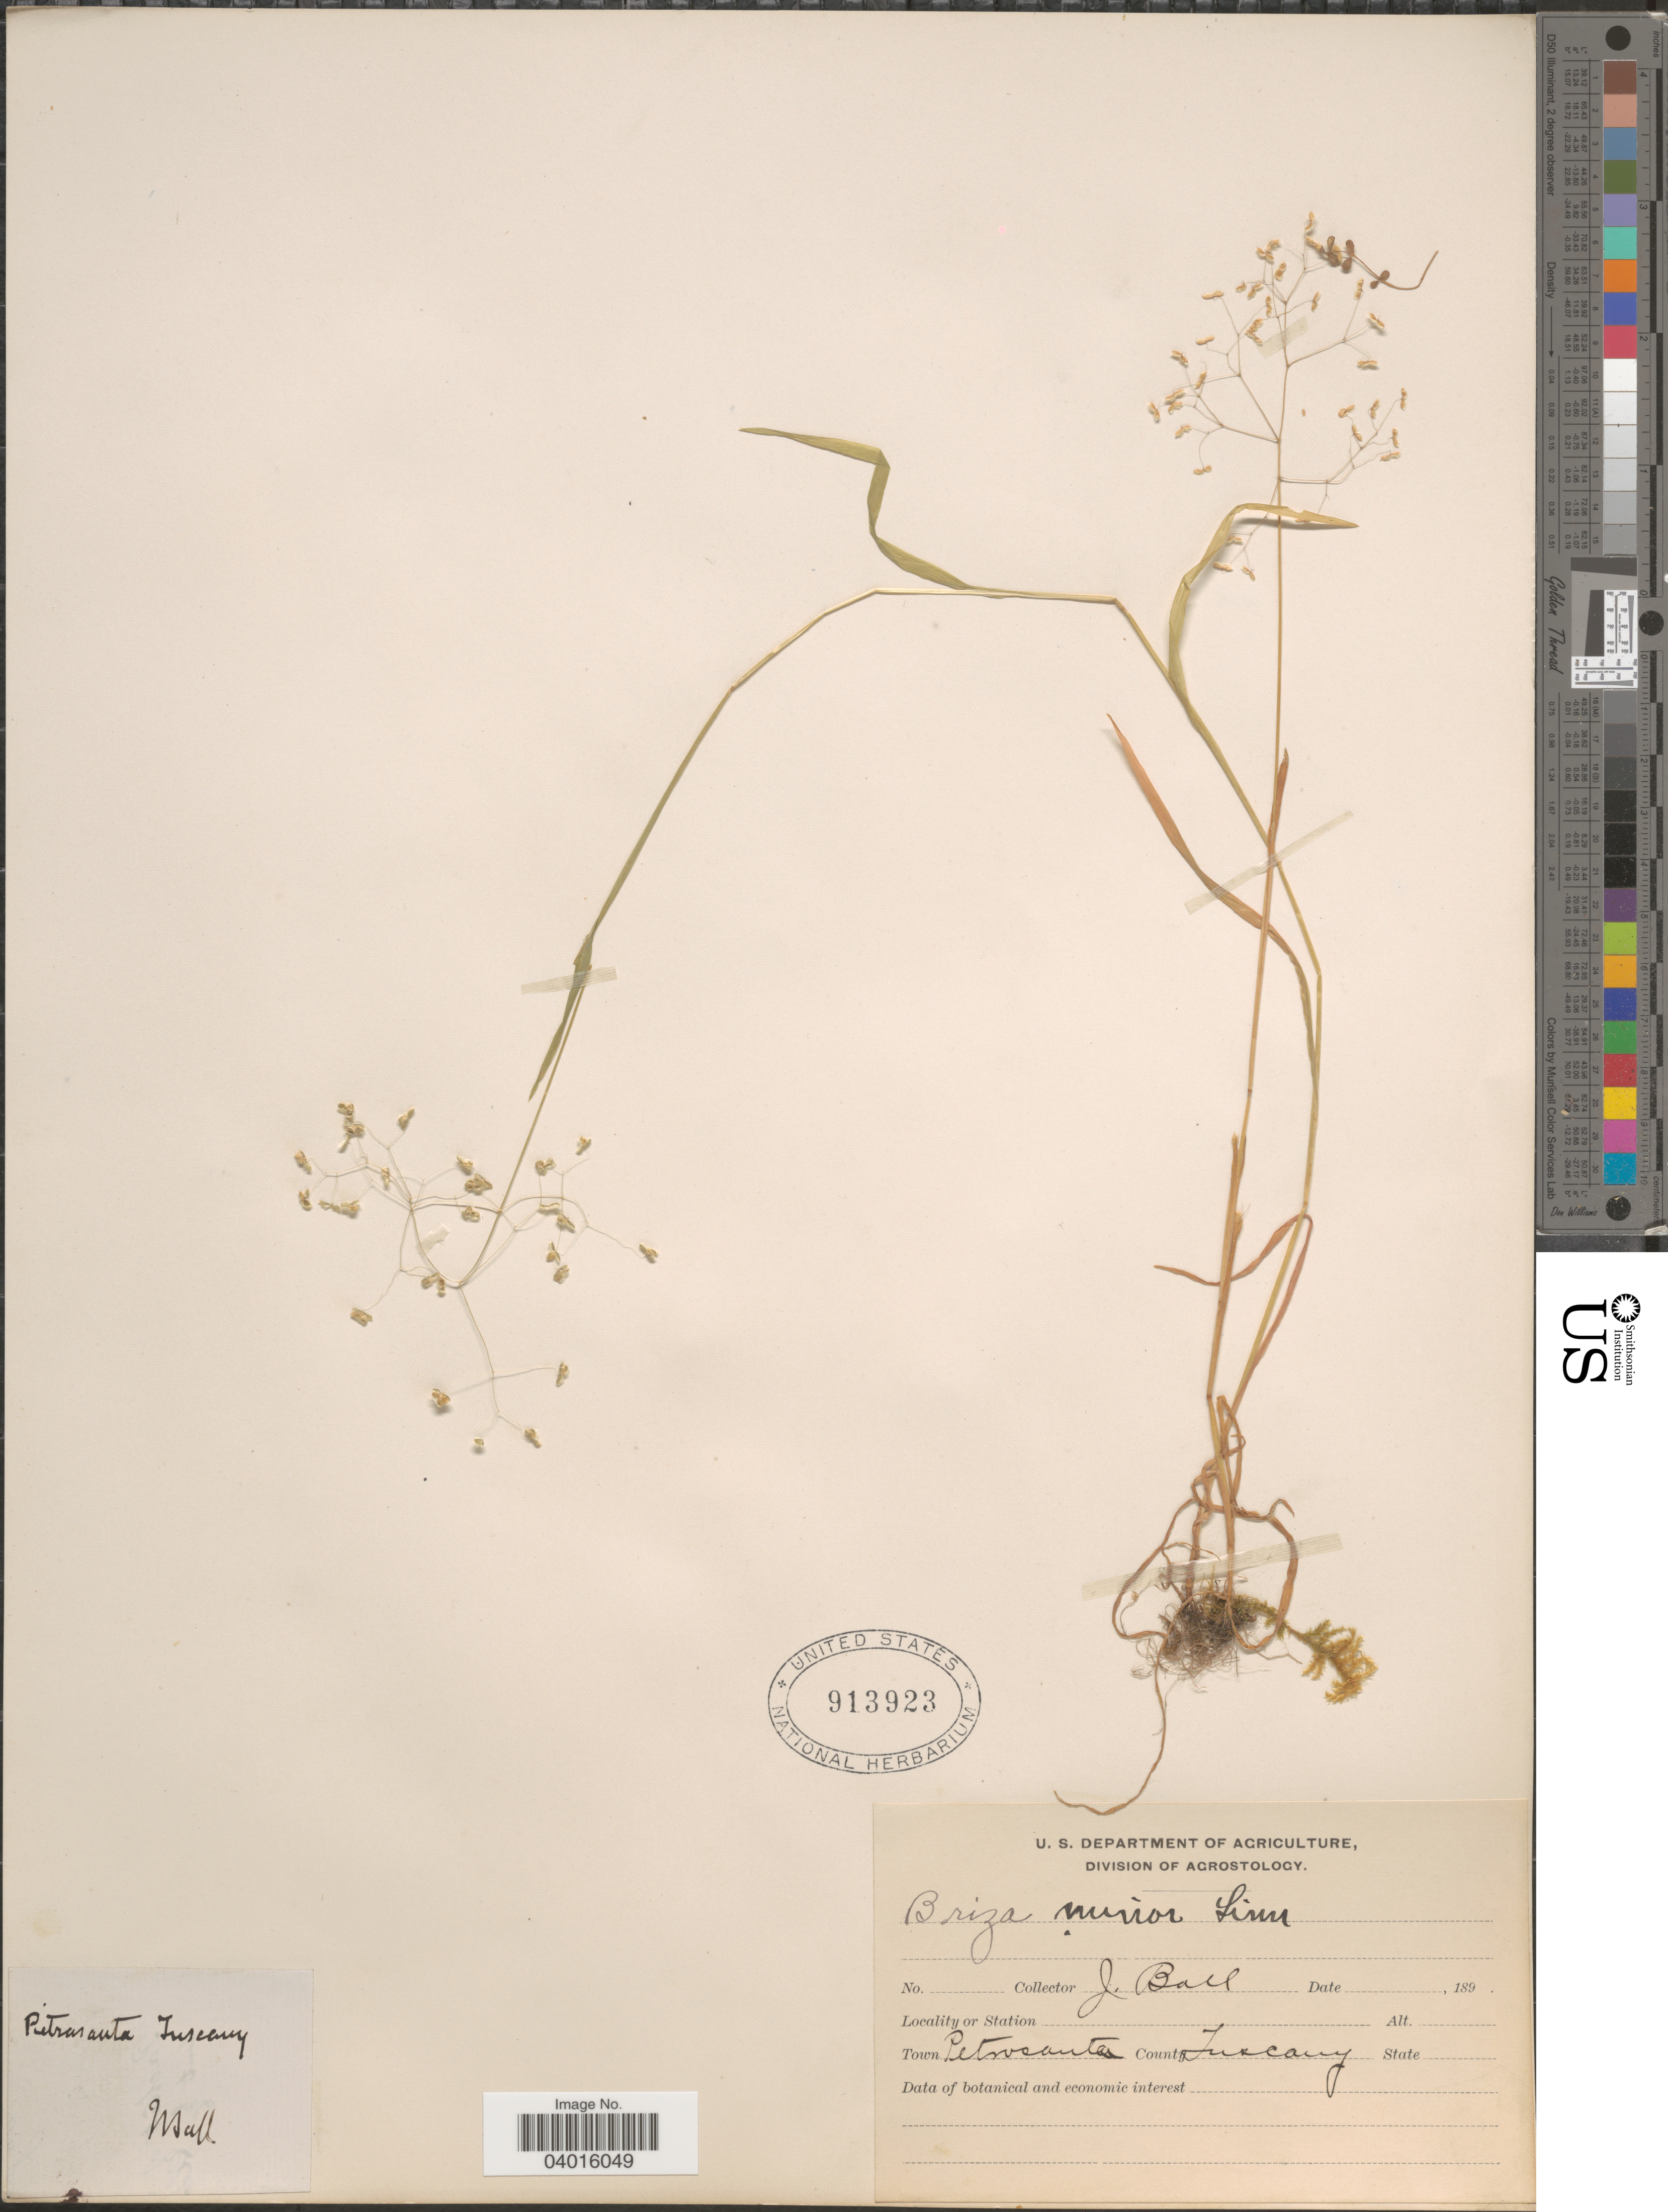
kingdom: Plantae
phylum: Tracheophyta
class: Liliopsida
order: Poales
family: Poaceae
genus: Briza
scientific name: Briza minor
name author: L.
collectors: J. Ball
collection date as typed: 189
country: Italy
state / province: Tuscany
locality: Town Petrosanta. County Tuscany.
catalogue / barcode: US 913923